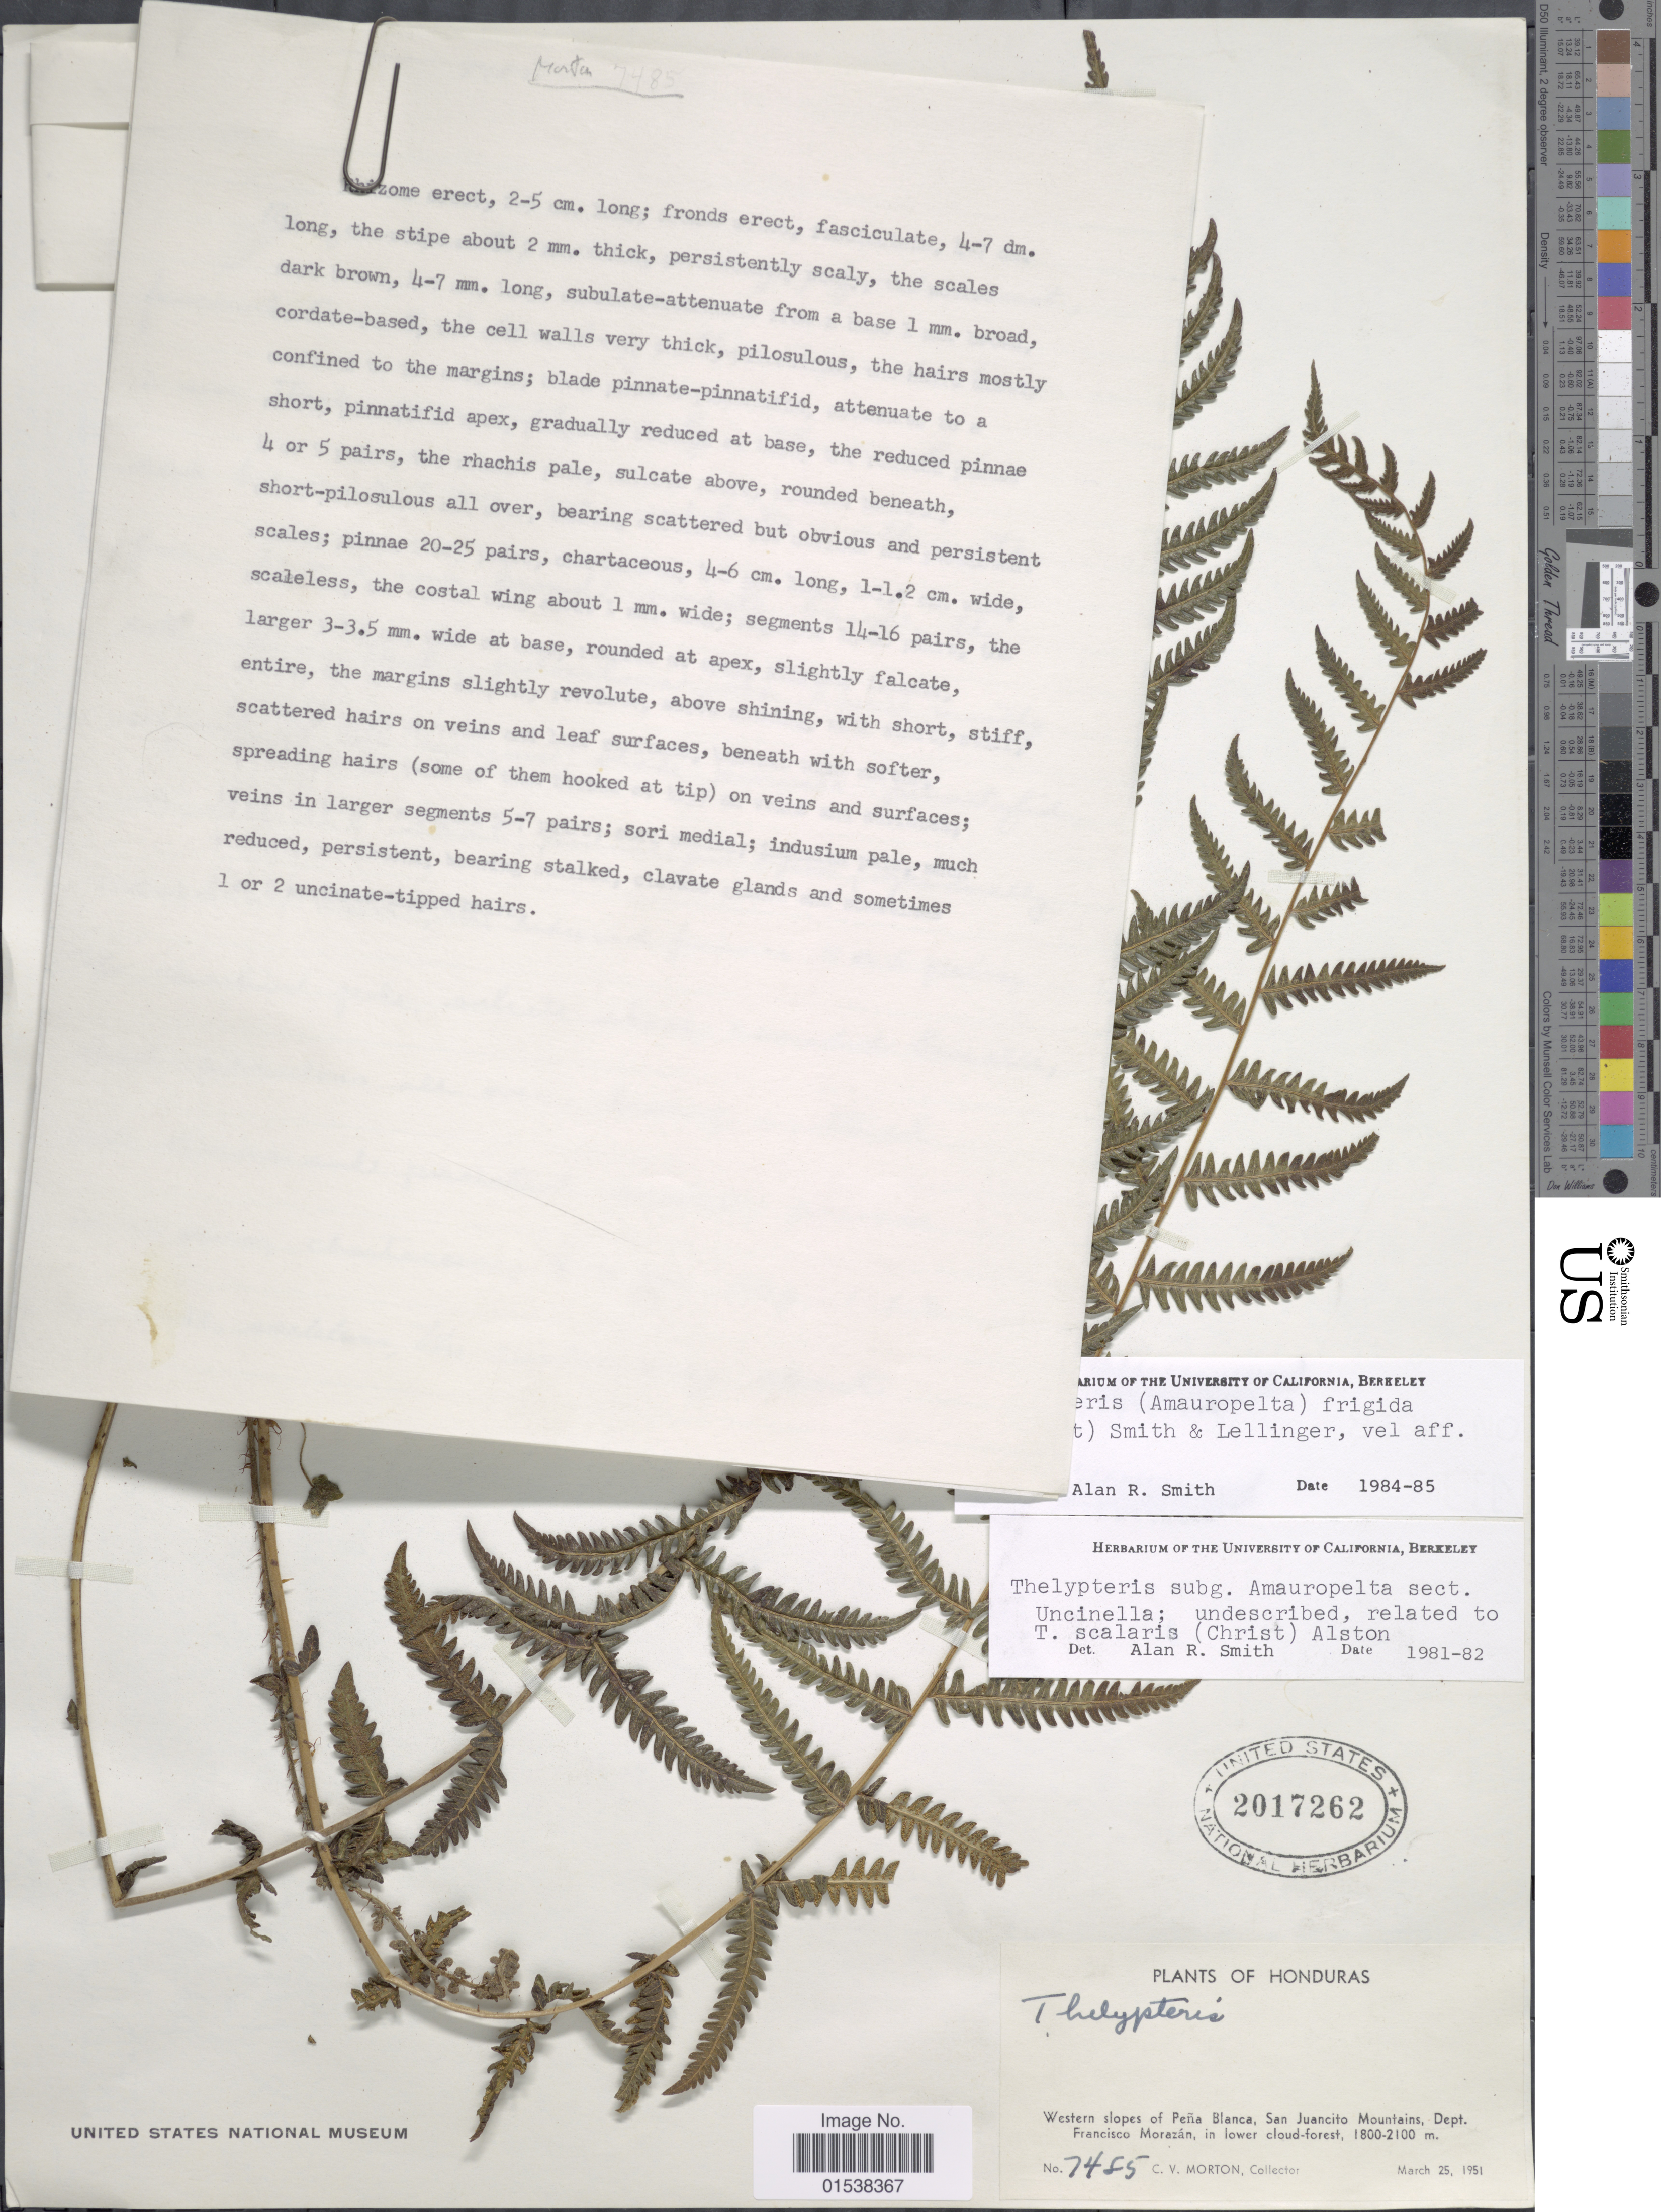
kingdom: Plantae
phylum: Tracheophyta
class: Polypodiopsida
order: Polypodiales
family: Thelypteridaceae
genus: Amauropelta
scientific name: Amauropelta frigida (Christ) comb. nov., ined. 2015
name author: (Christ)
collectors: C. V. Morton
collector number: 7485*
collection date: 1951-03-25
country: Honduras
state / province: Fco. Morazán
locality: Western slopes of Pena Blanca, San Juancito Mountains, Dept. Francisco Morazan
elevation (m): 1800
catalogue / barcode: US 2017262